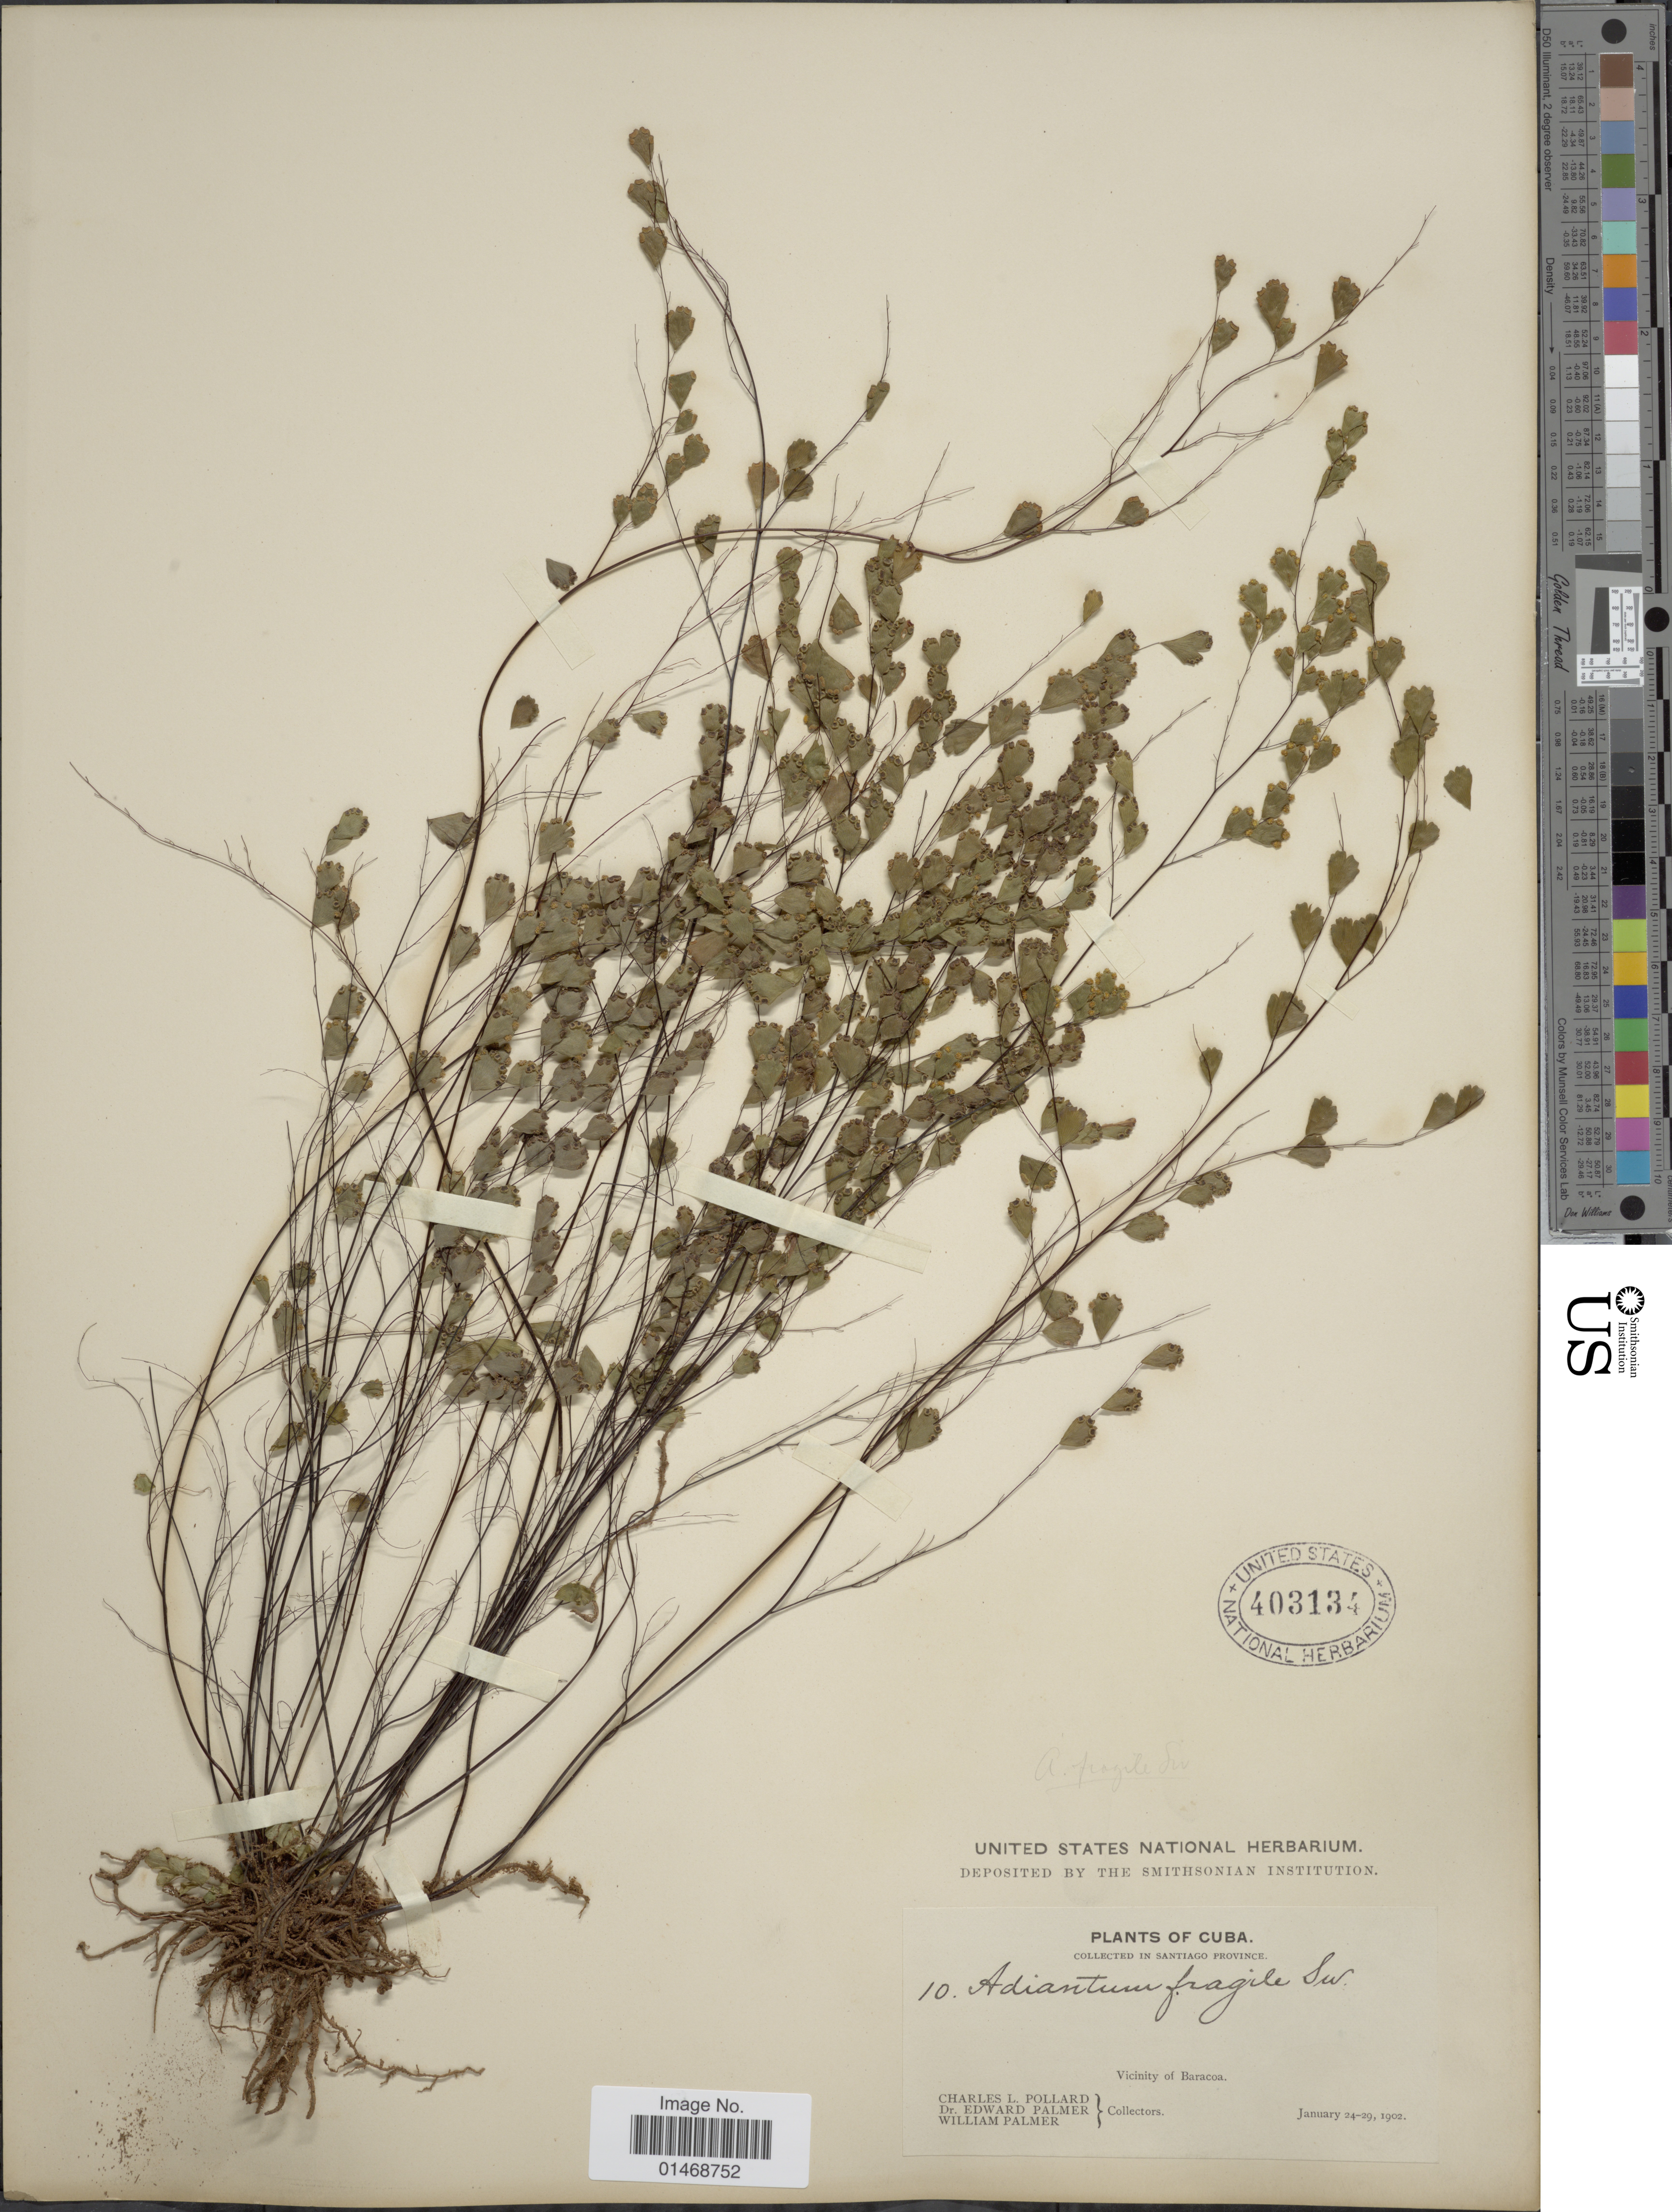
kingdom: Plantae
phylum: Tracheophyta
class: Polypodiopsida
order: Polypodiales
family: Pteridaceae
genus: Adiantum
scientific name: Adiantum fragile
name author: Sw.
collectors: C. L. Pollard, E. Palmer & W. Palmer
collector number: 10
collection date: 1902-01-24/1902-01-29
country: Cuba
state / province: Santiago de Cuba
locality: Santiago Province, Vicinity of Baracoa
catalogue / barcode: US 403134